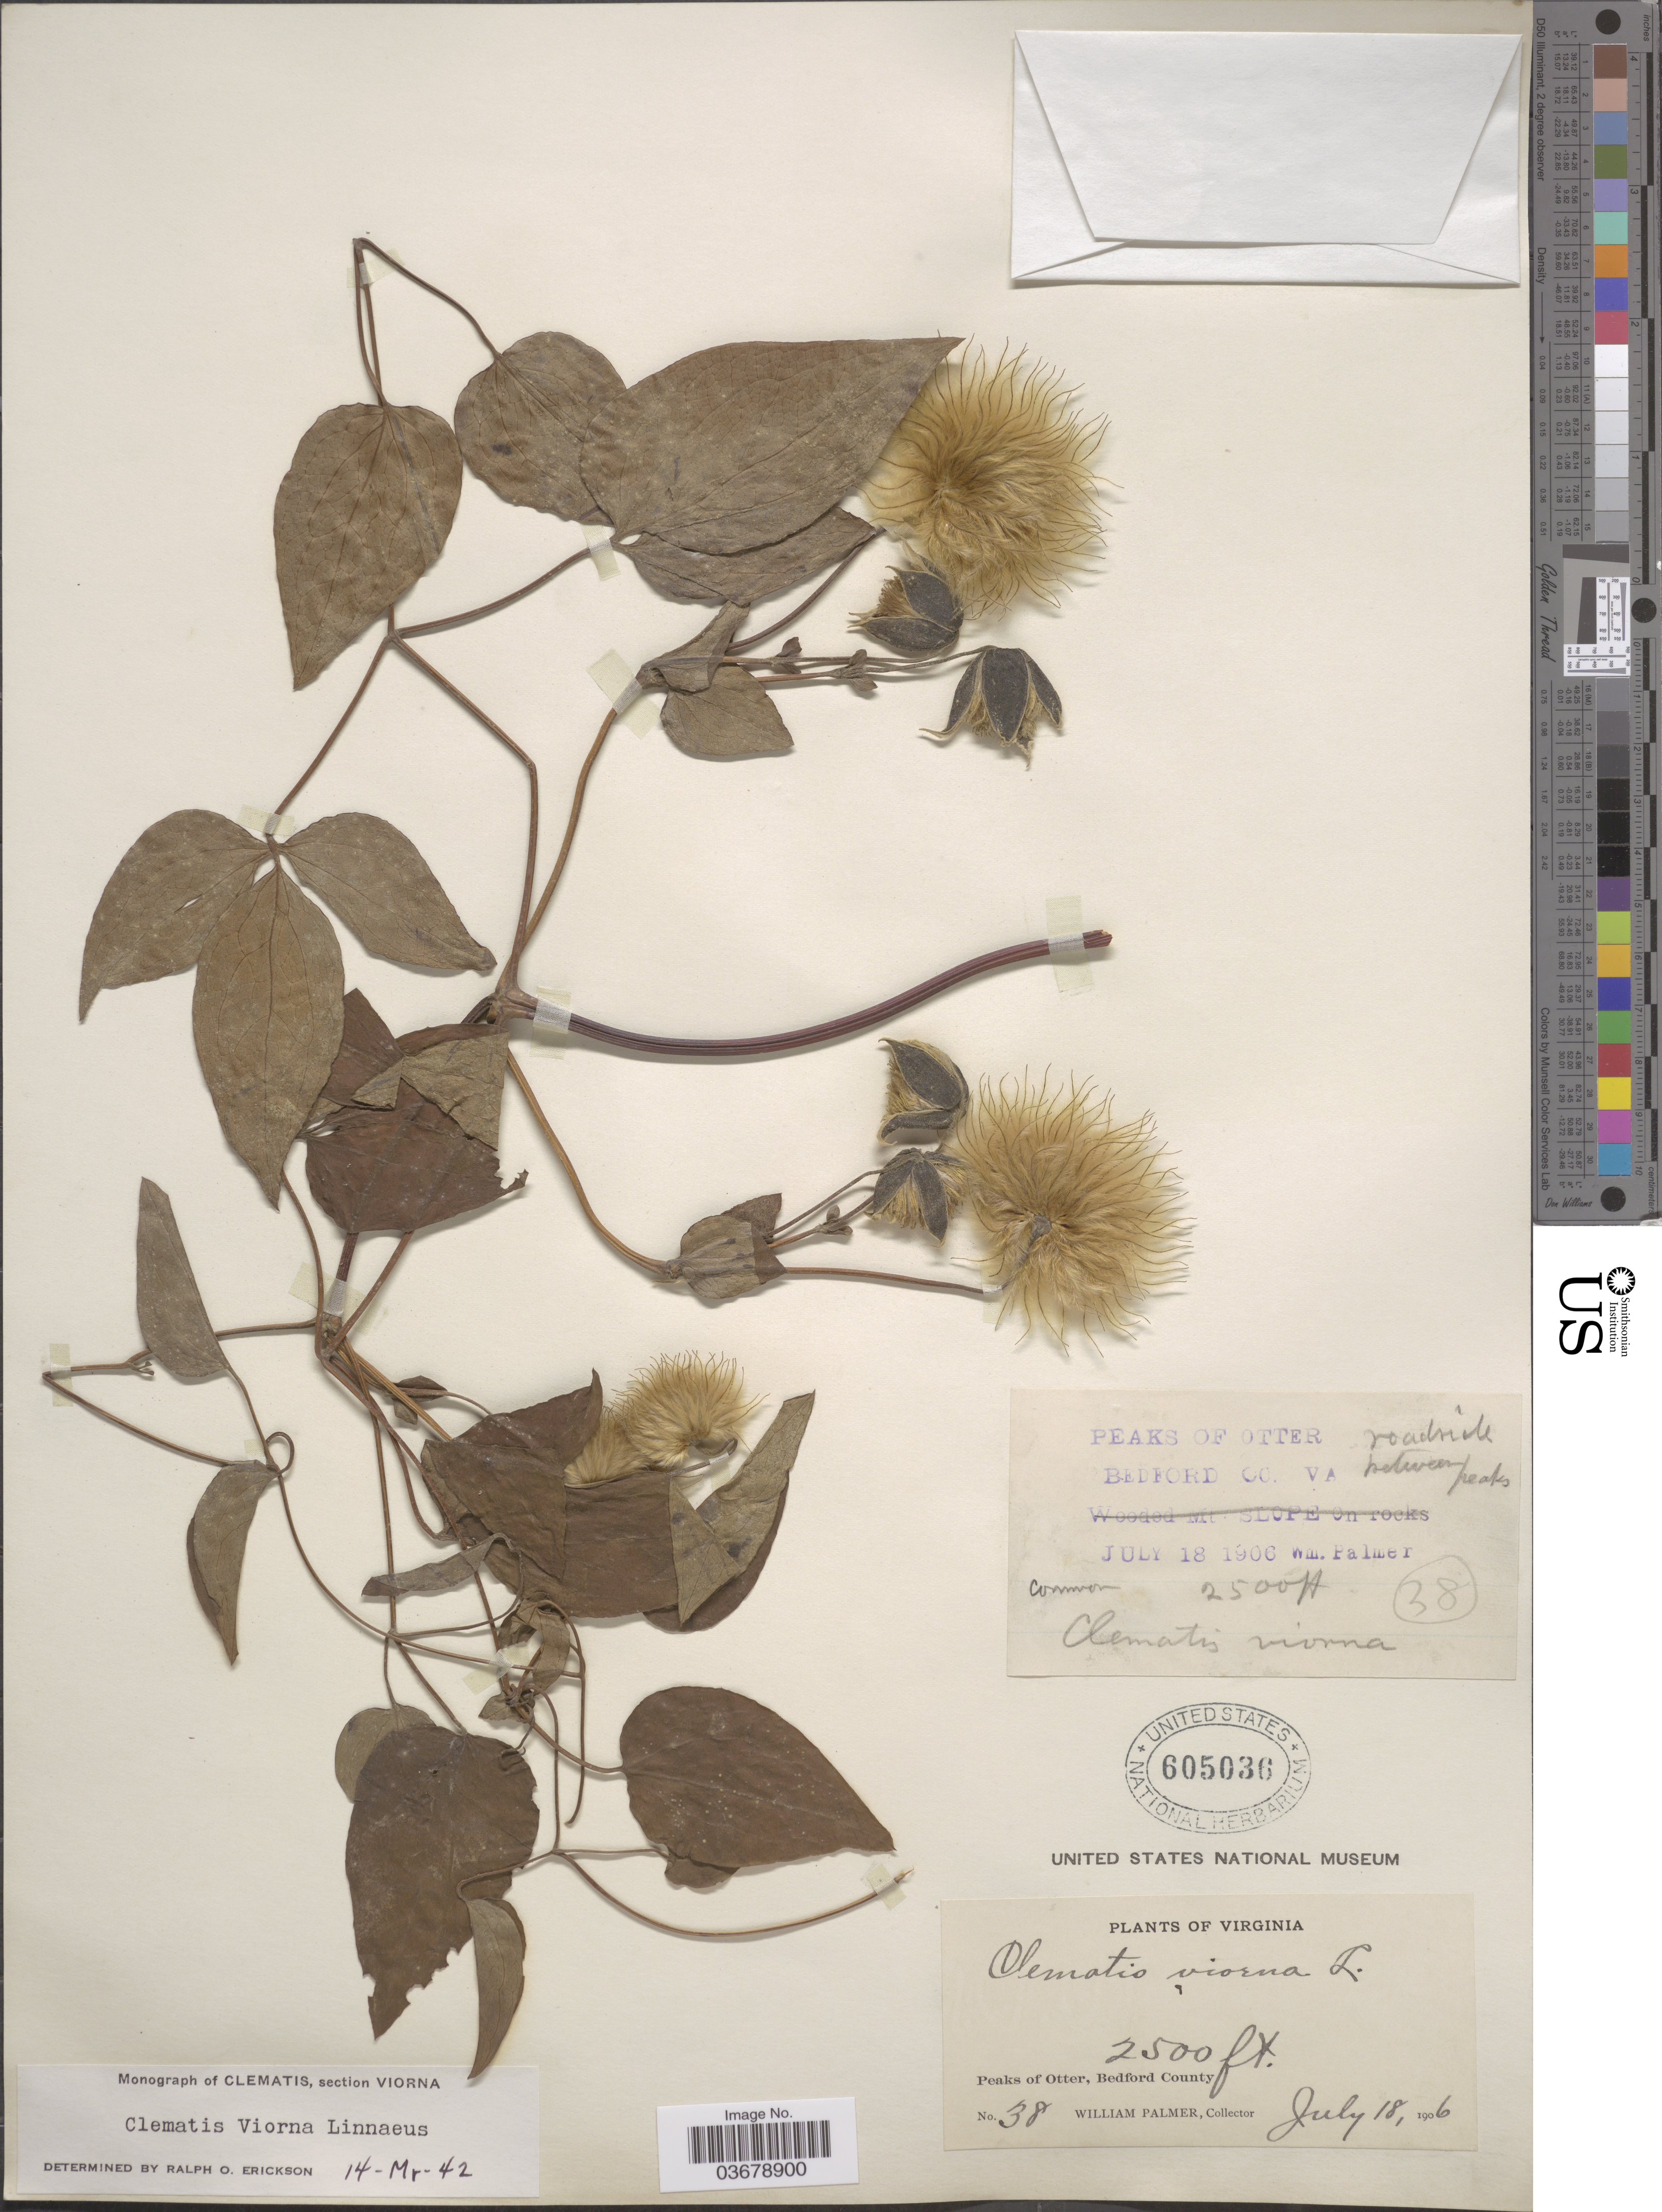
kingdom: Plantae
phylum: Tracheophyta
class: Magnoliopsida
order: Ranunculales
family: Ranunculaceae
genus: Clematis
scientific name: Clematis viorna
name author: L.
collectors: W. Palmer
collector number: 38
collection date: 1906-07-18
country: United States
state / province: Virginia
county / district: Bedford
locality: Peaks of Ottor, Bedford County. Roadside between peaks.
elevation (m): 762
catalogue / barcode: US 605036